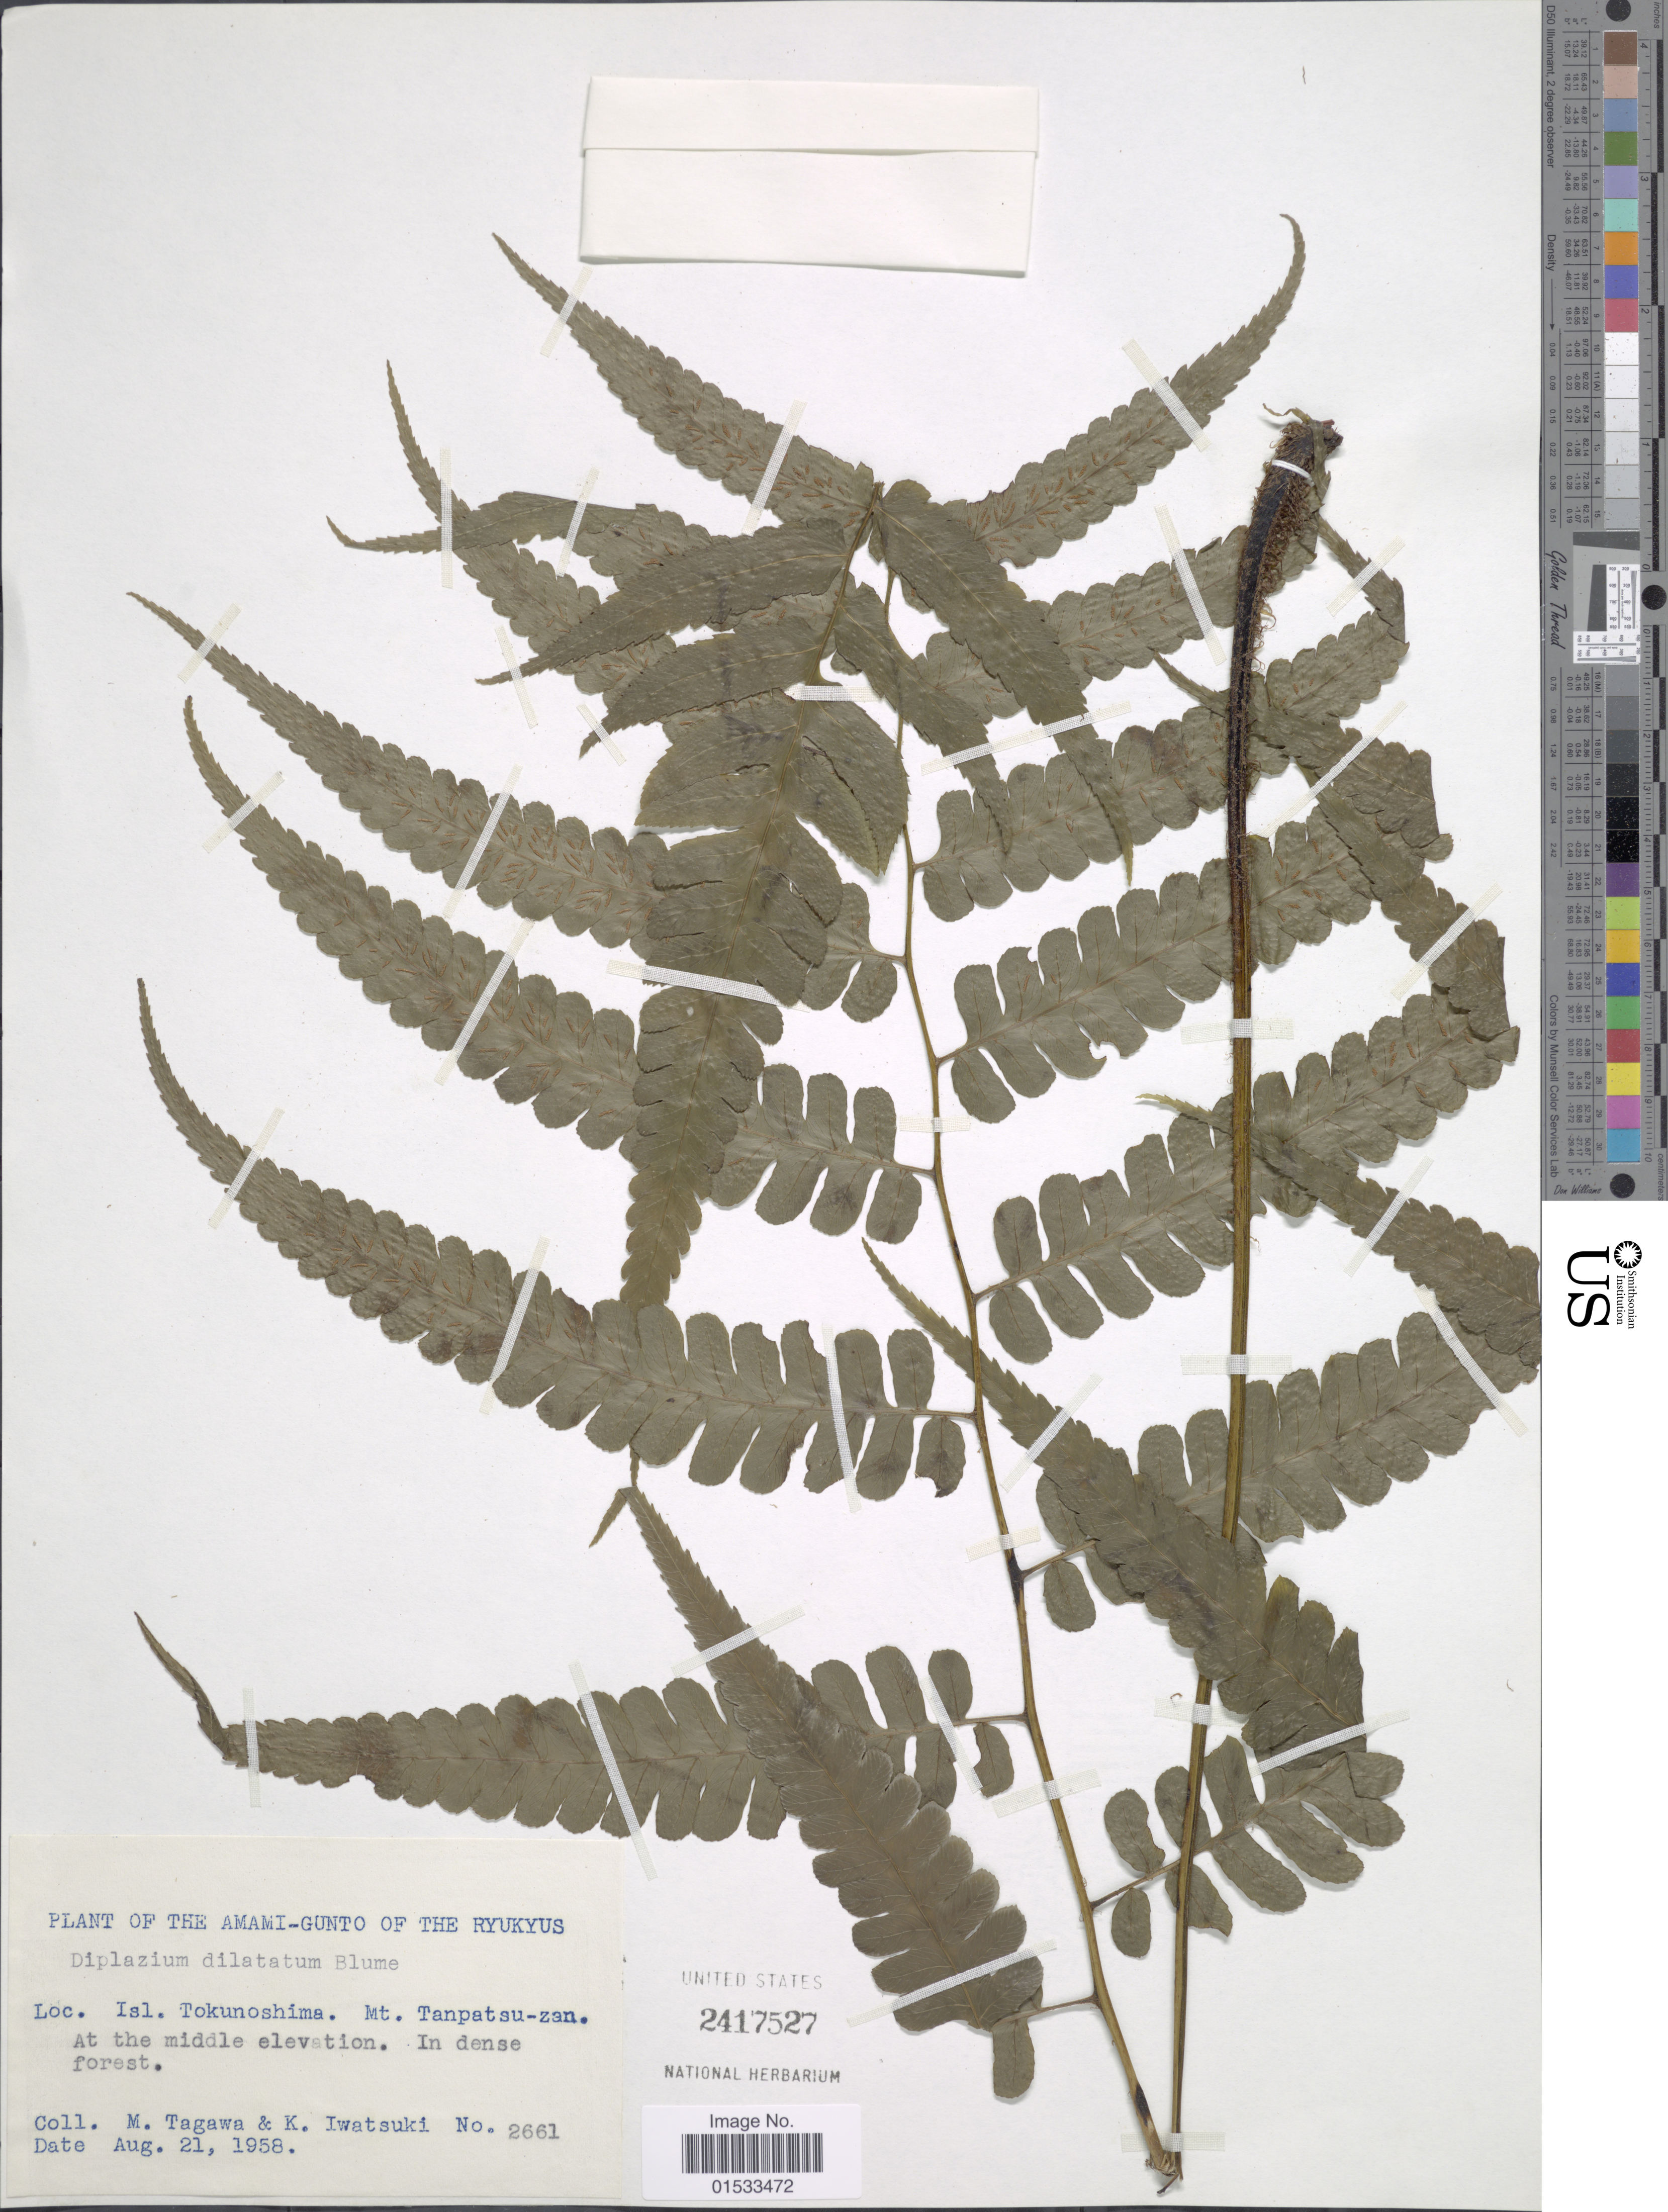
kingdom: Plantae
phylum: Tracheophyta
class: Polypodiopsida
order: Polypodiales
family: Athyriaceae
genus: Diplazium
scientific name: Diplazium dilatatum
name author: Blume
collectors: M. Tagawa & K. Iwatsuki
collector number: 2661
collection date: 1958-08-21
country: Japan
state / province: Okinawa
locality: Amami- Gunto of the Ryukus, Isl. Tokunoshima. Mt. Tanpatsu-zan.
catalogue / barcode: US 2417527